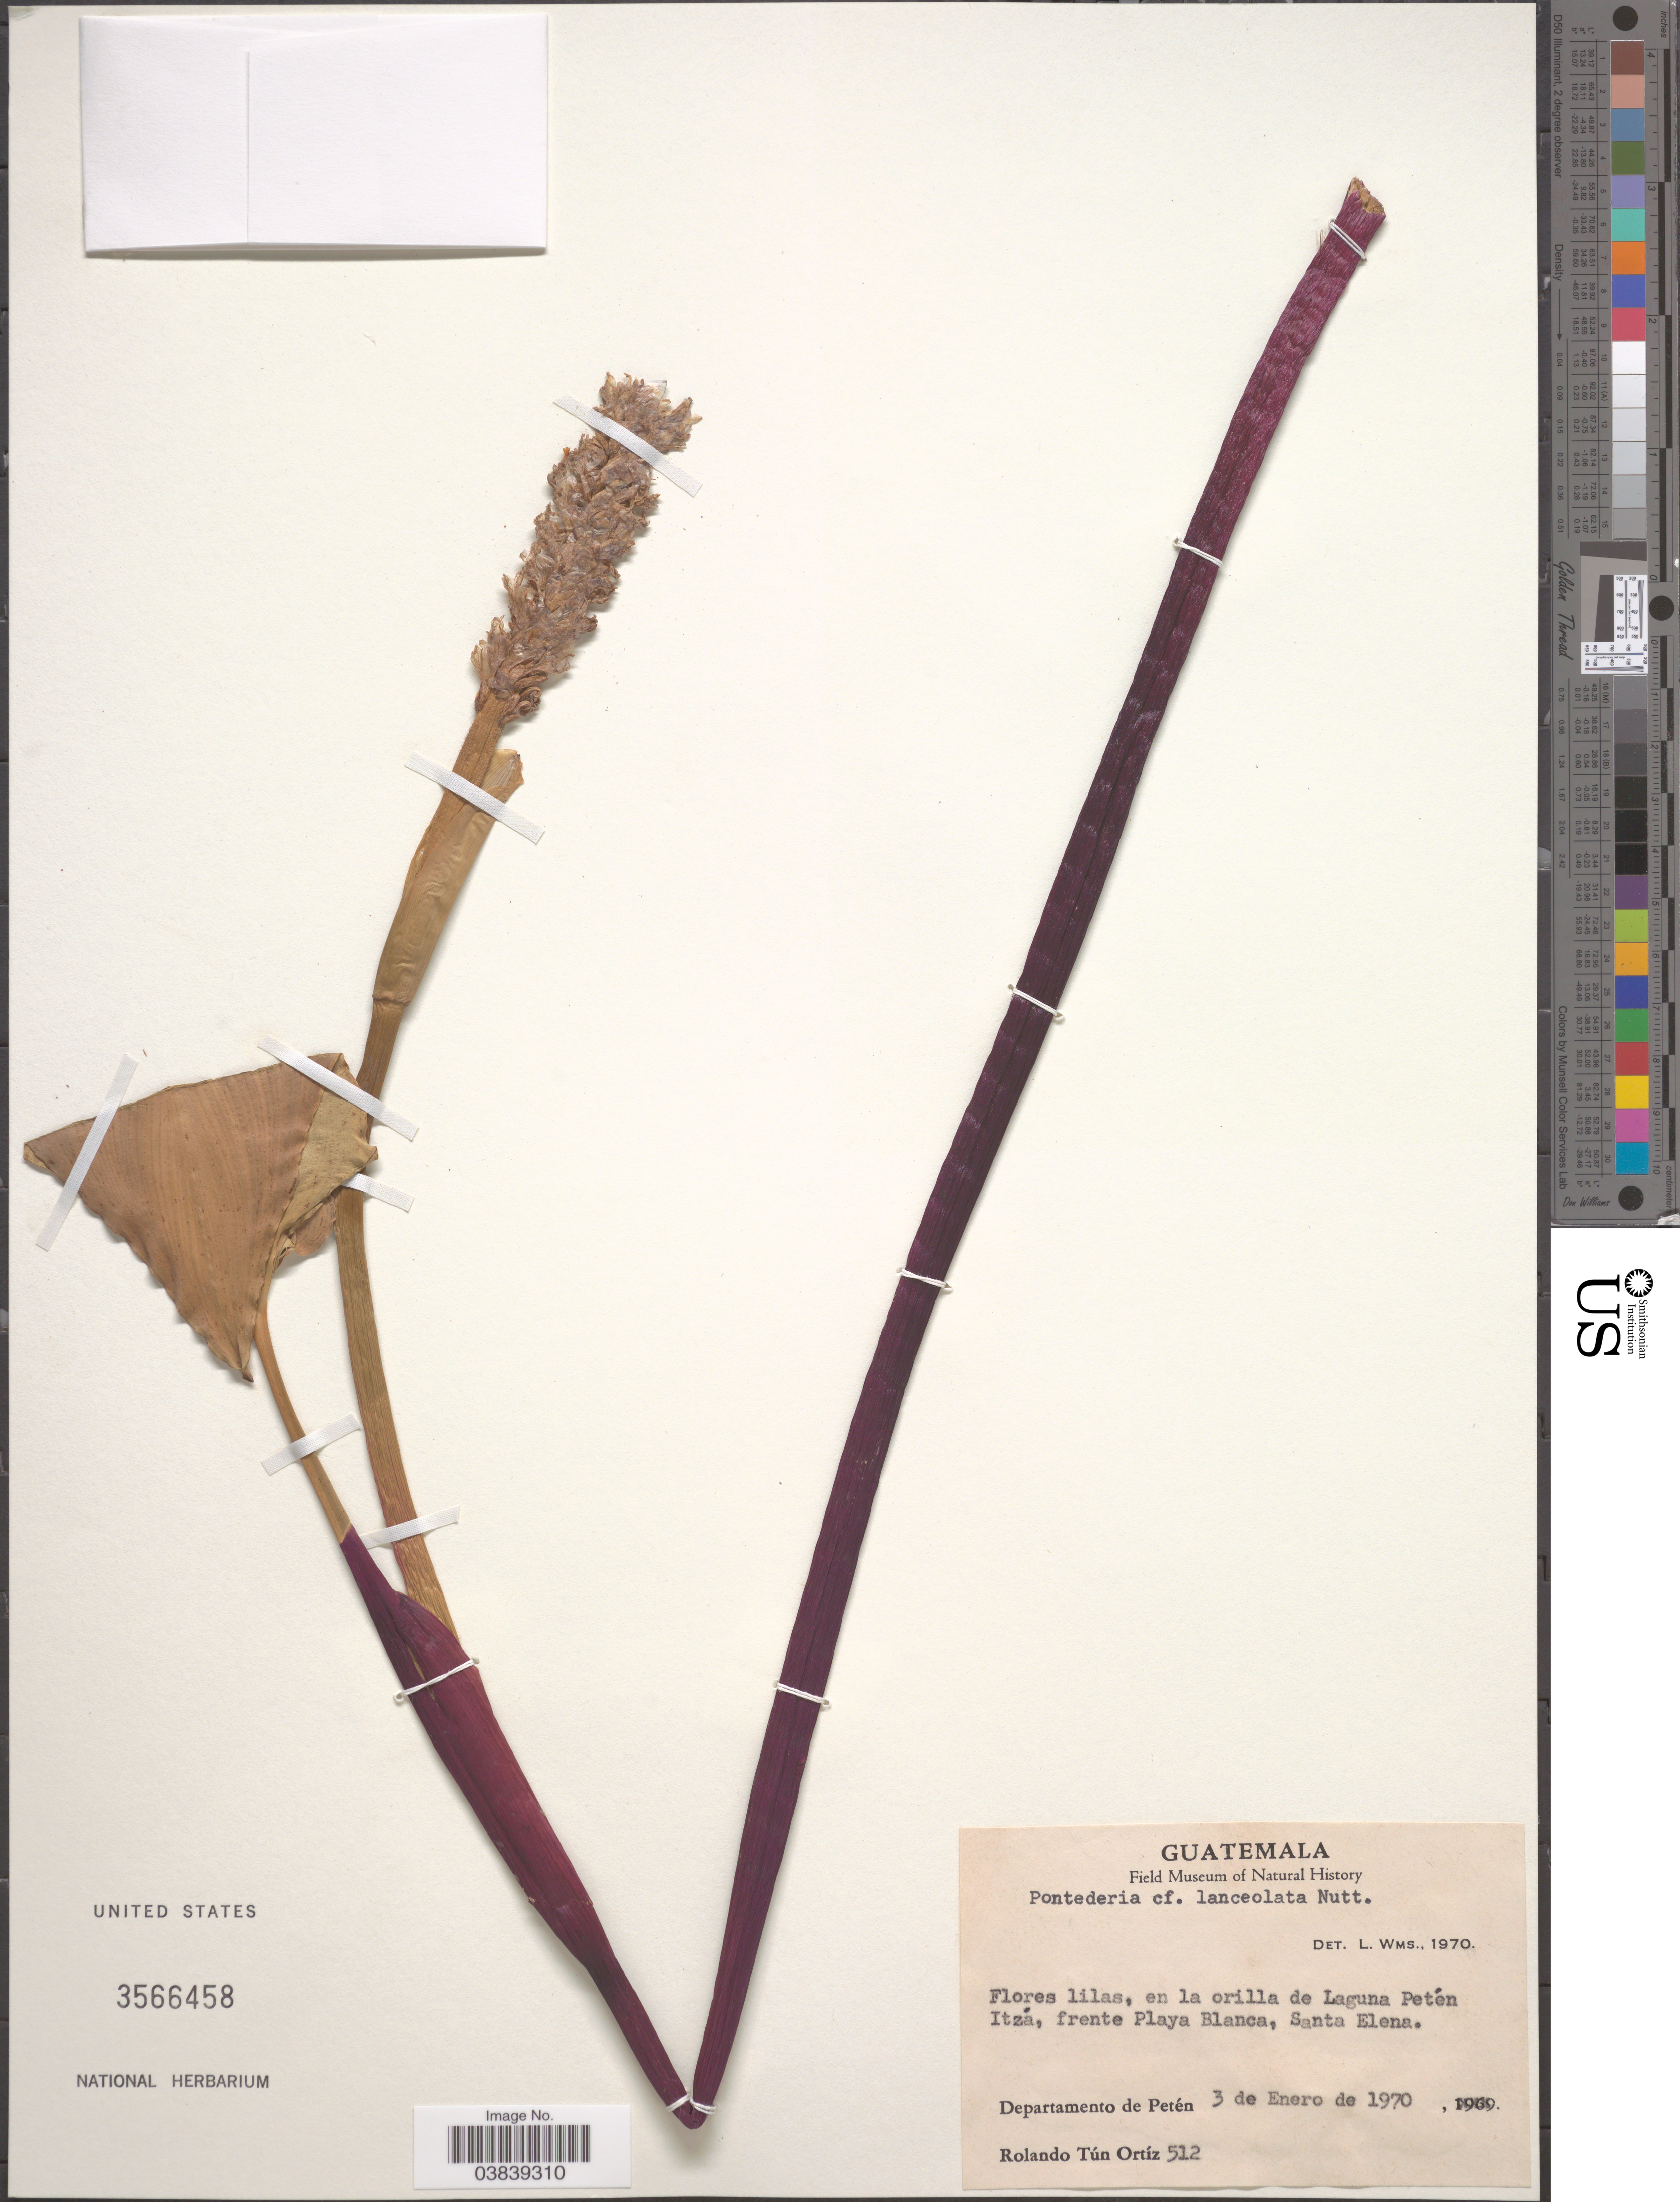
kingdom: Plantae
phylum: Tracheophyta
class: Liliopsida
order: Commelinales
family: Pontederiaceae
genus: Pontederia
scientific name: Pontederia lanceolata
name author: Nutt.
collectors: R. T. Ortíz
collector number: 512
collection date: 1970-01-03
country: Guatemala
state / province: El Peten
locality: En la orilla de Laguna Petén Itzá, frente Playa Blanca, Santa Elena. Departamento de Petén.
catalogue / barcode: US 3566458